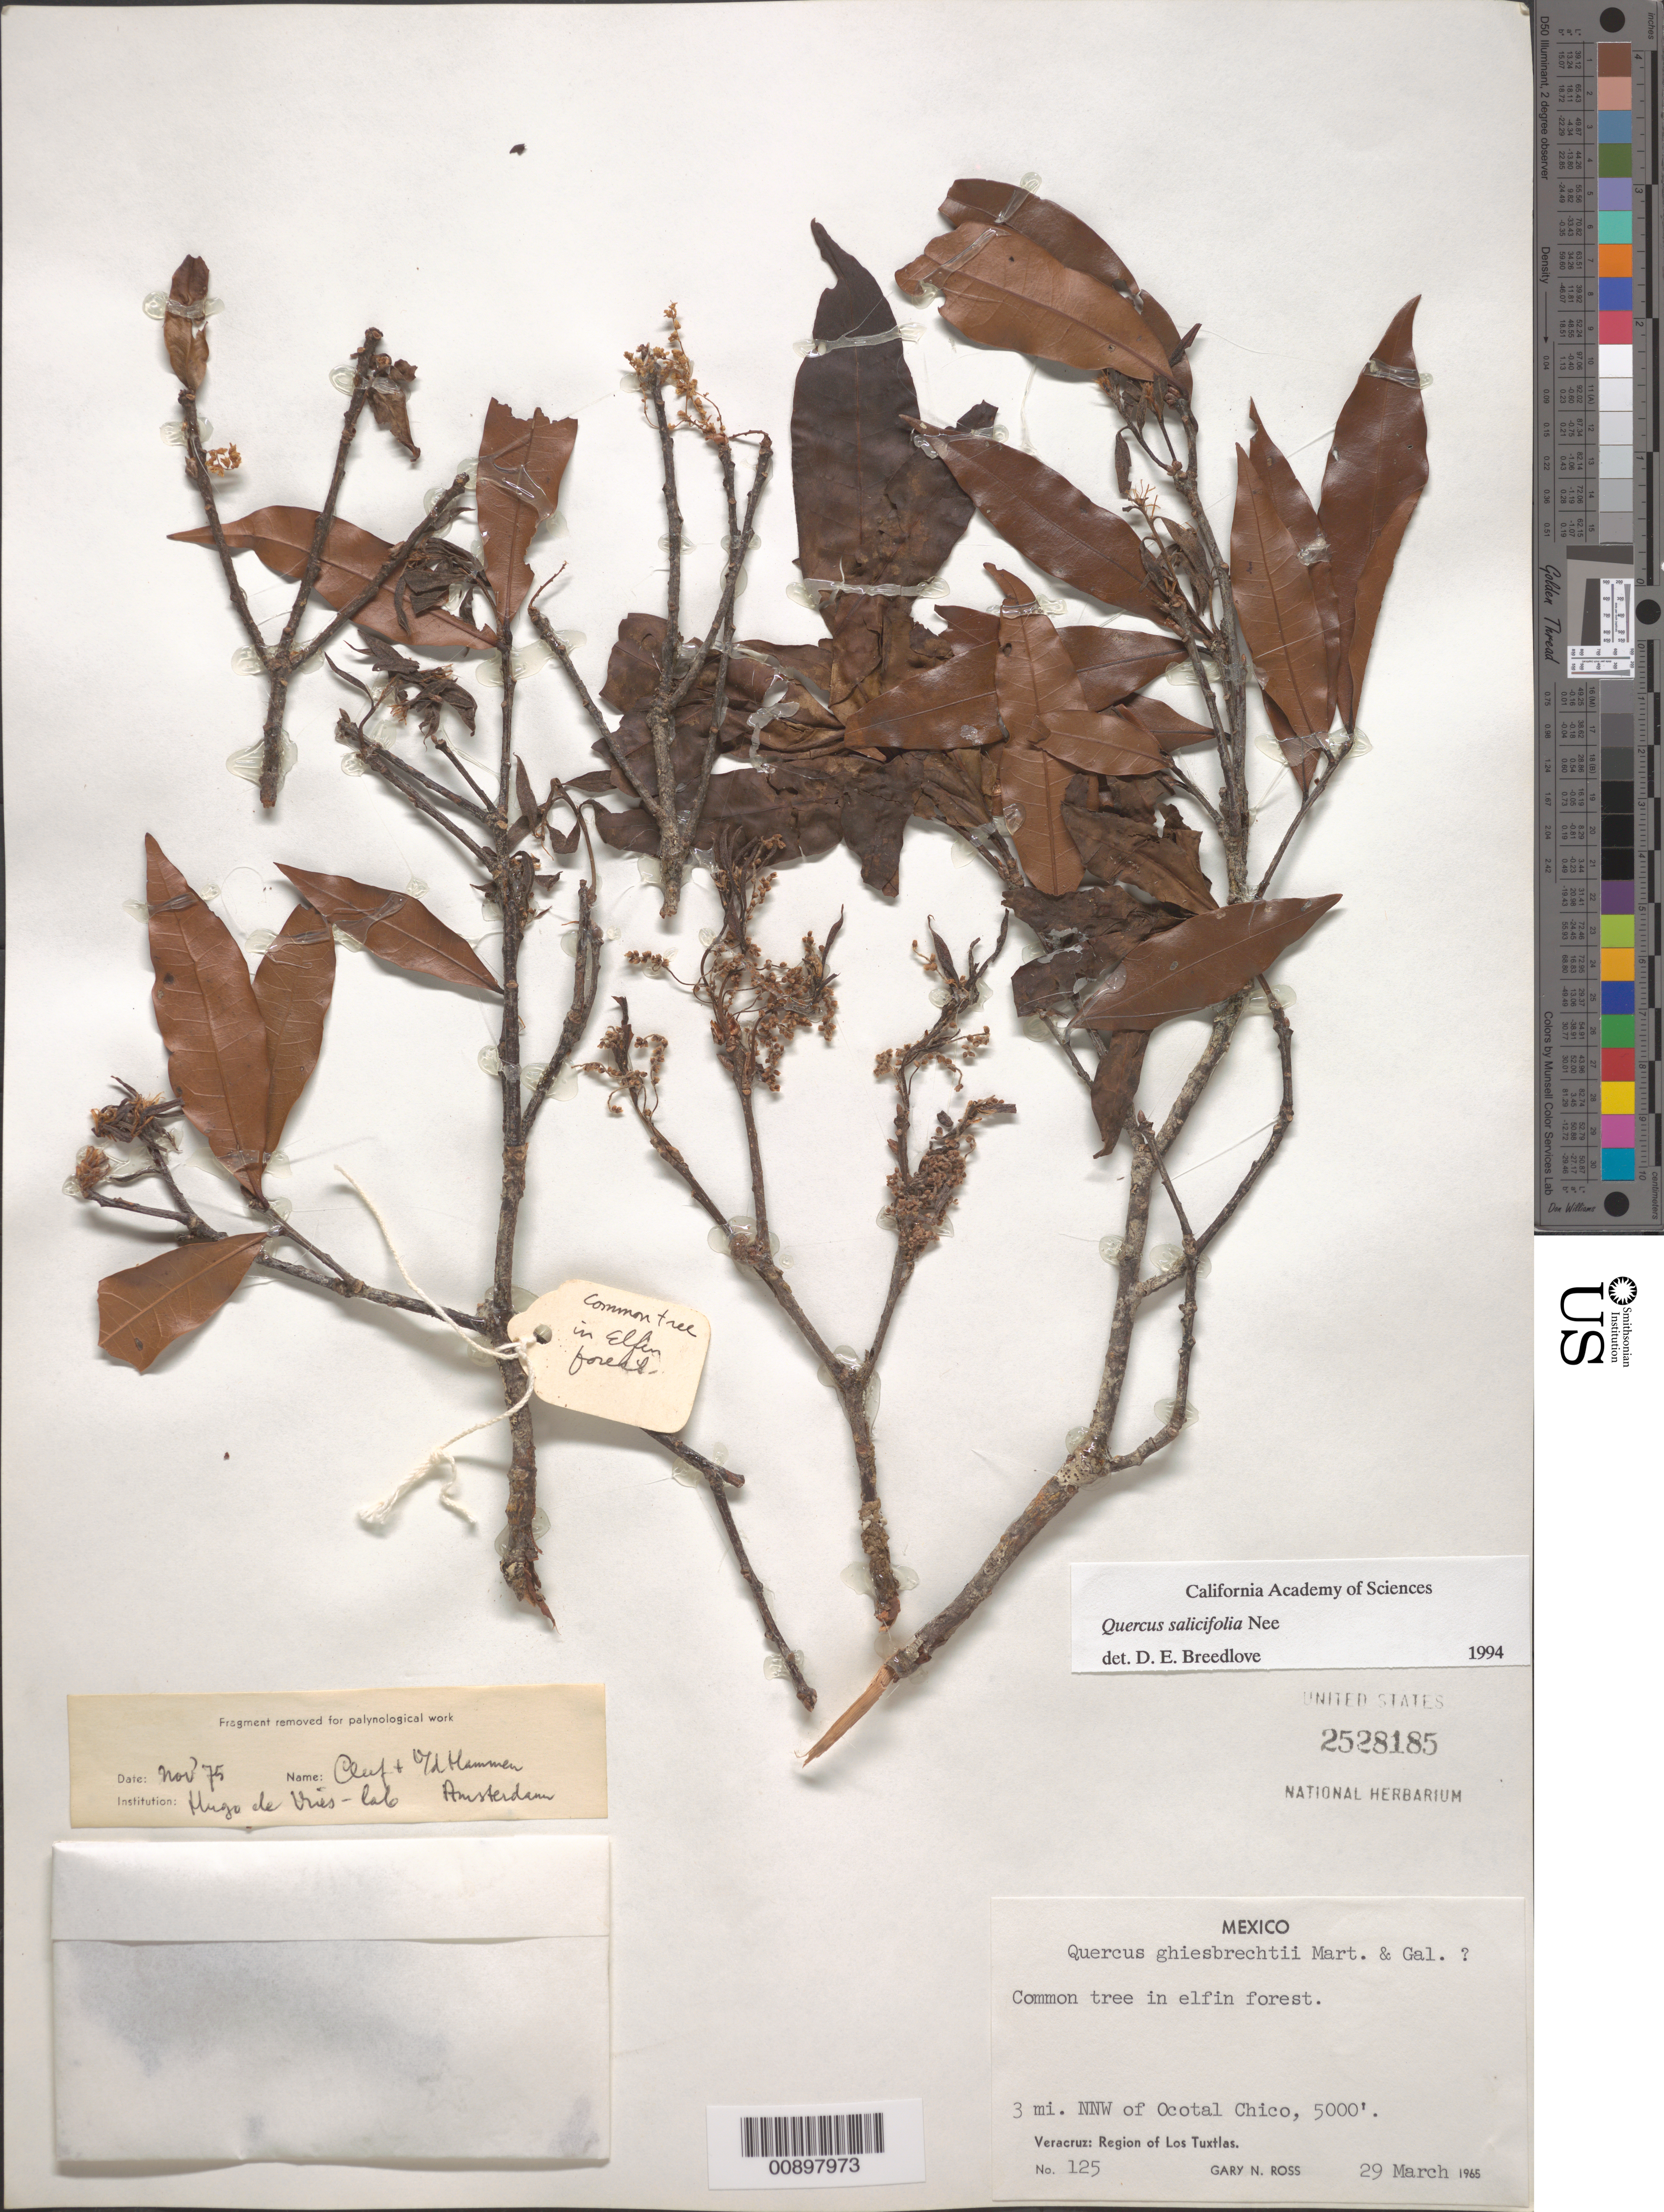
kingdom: Plantae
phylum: Tracheophyta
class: Magnoliopsida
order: Fagales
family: Fagaceae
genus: Quercus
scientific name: Quercus salicifolia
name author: Née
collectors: G. N. Ross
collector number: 125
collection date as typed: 29 Mar 1965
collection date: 1965-03-29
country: Mexico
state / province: Veracruz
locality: Veracruz: Region of Los Tuxtlas: 3 mi. NNW of Ocotal Chico.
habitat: Common tree in elfin forest.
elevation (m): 1524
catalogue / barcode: US 2528185